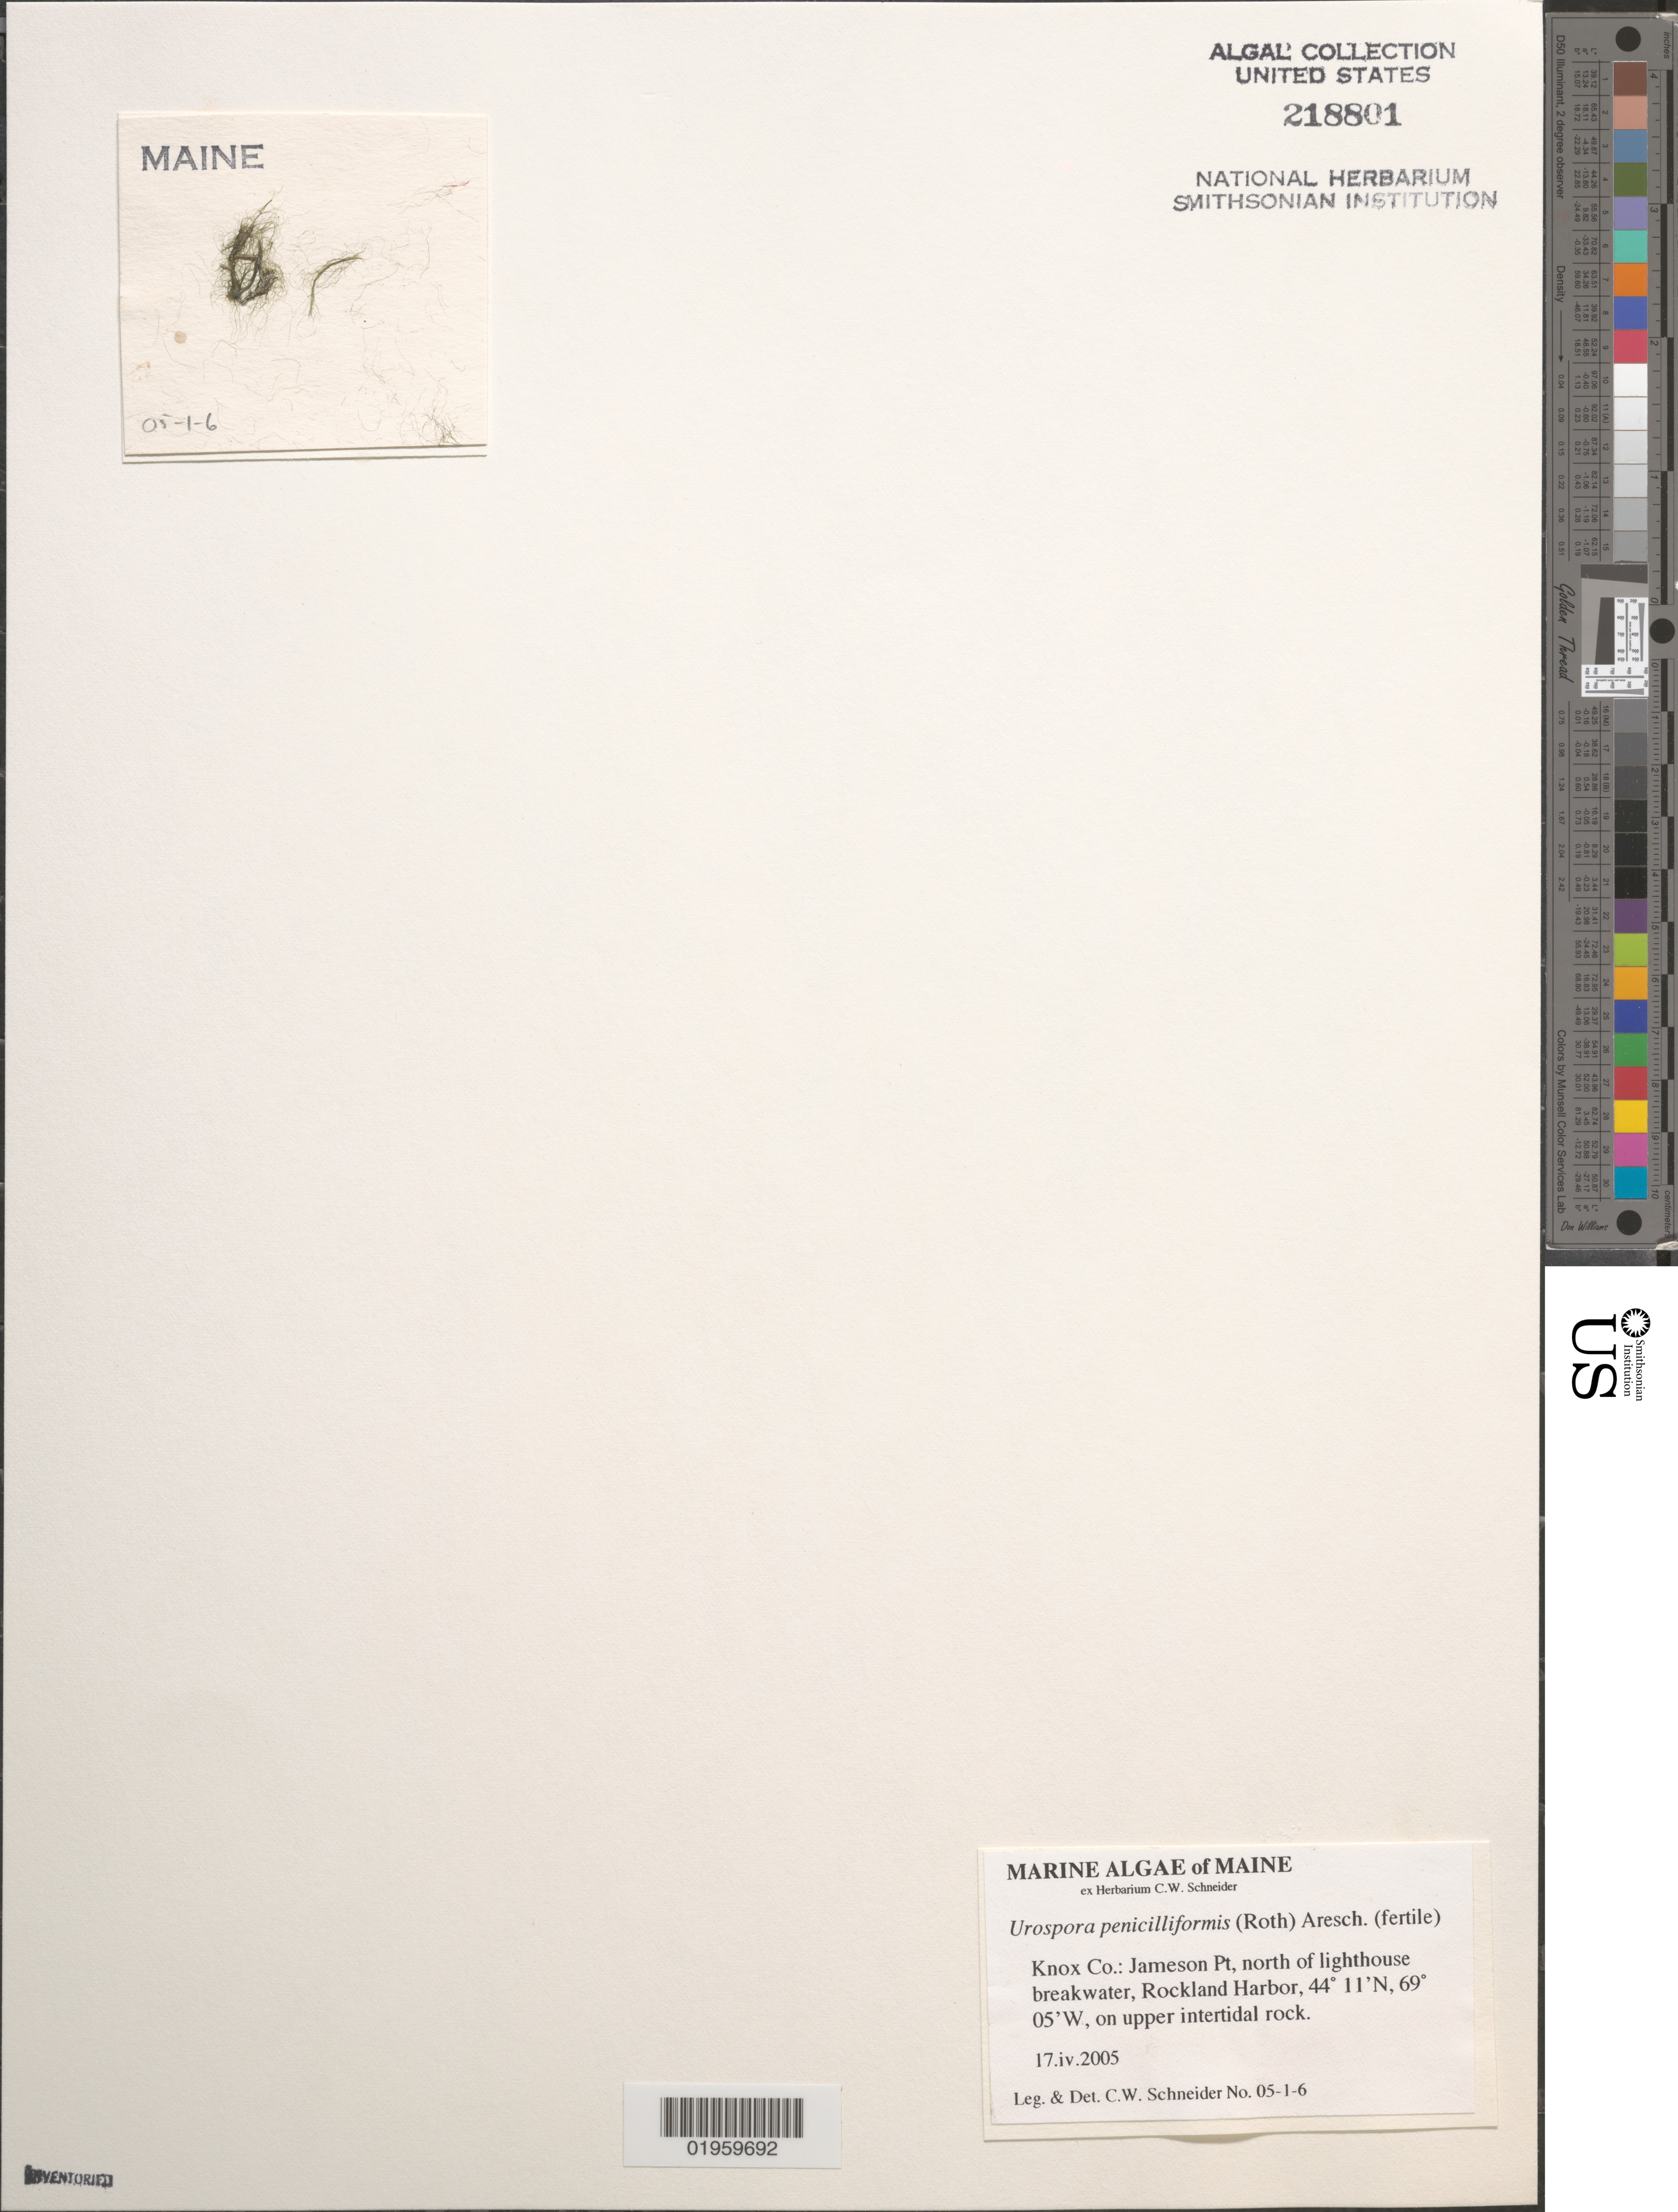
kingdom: Plantae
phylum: Chlorophyta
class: Ulvophyceae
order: Ulotrichales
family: Ulotrichaceae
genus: Urospora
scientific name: Urospora penicilliformis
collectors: C. W. Schneider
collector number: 05-1-6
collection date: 2005-04-17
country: United States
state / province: Maine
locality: Knox Co.: Jameson Pt, north of lighthouse breakwater, Rockland Harbor.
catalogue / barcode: US 218801